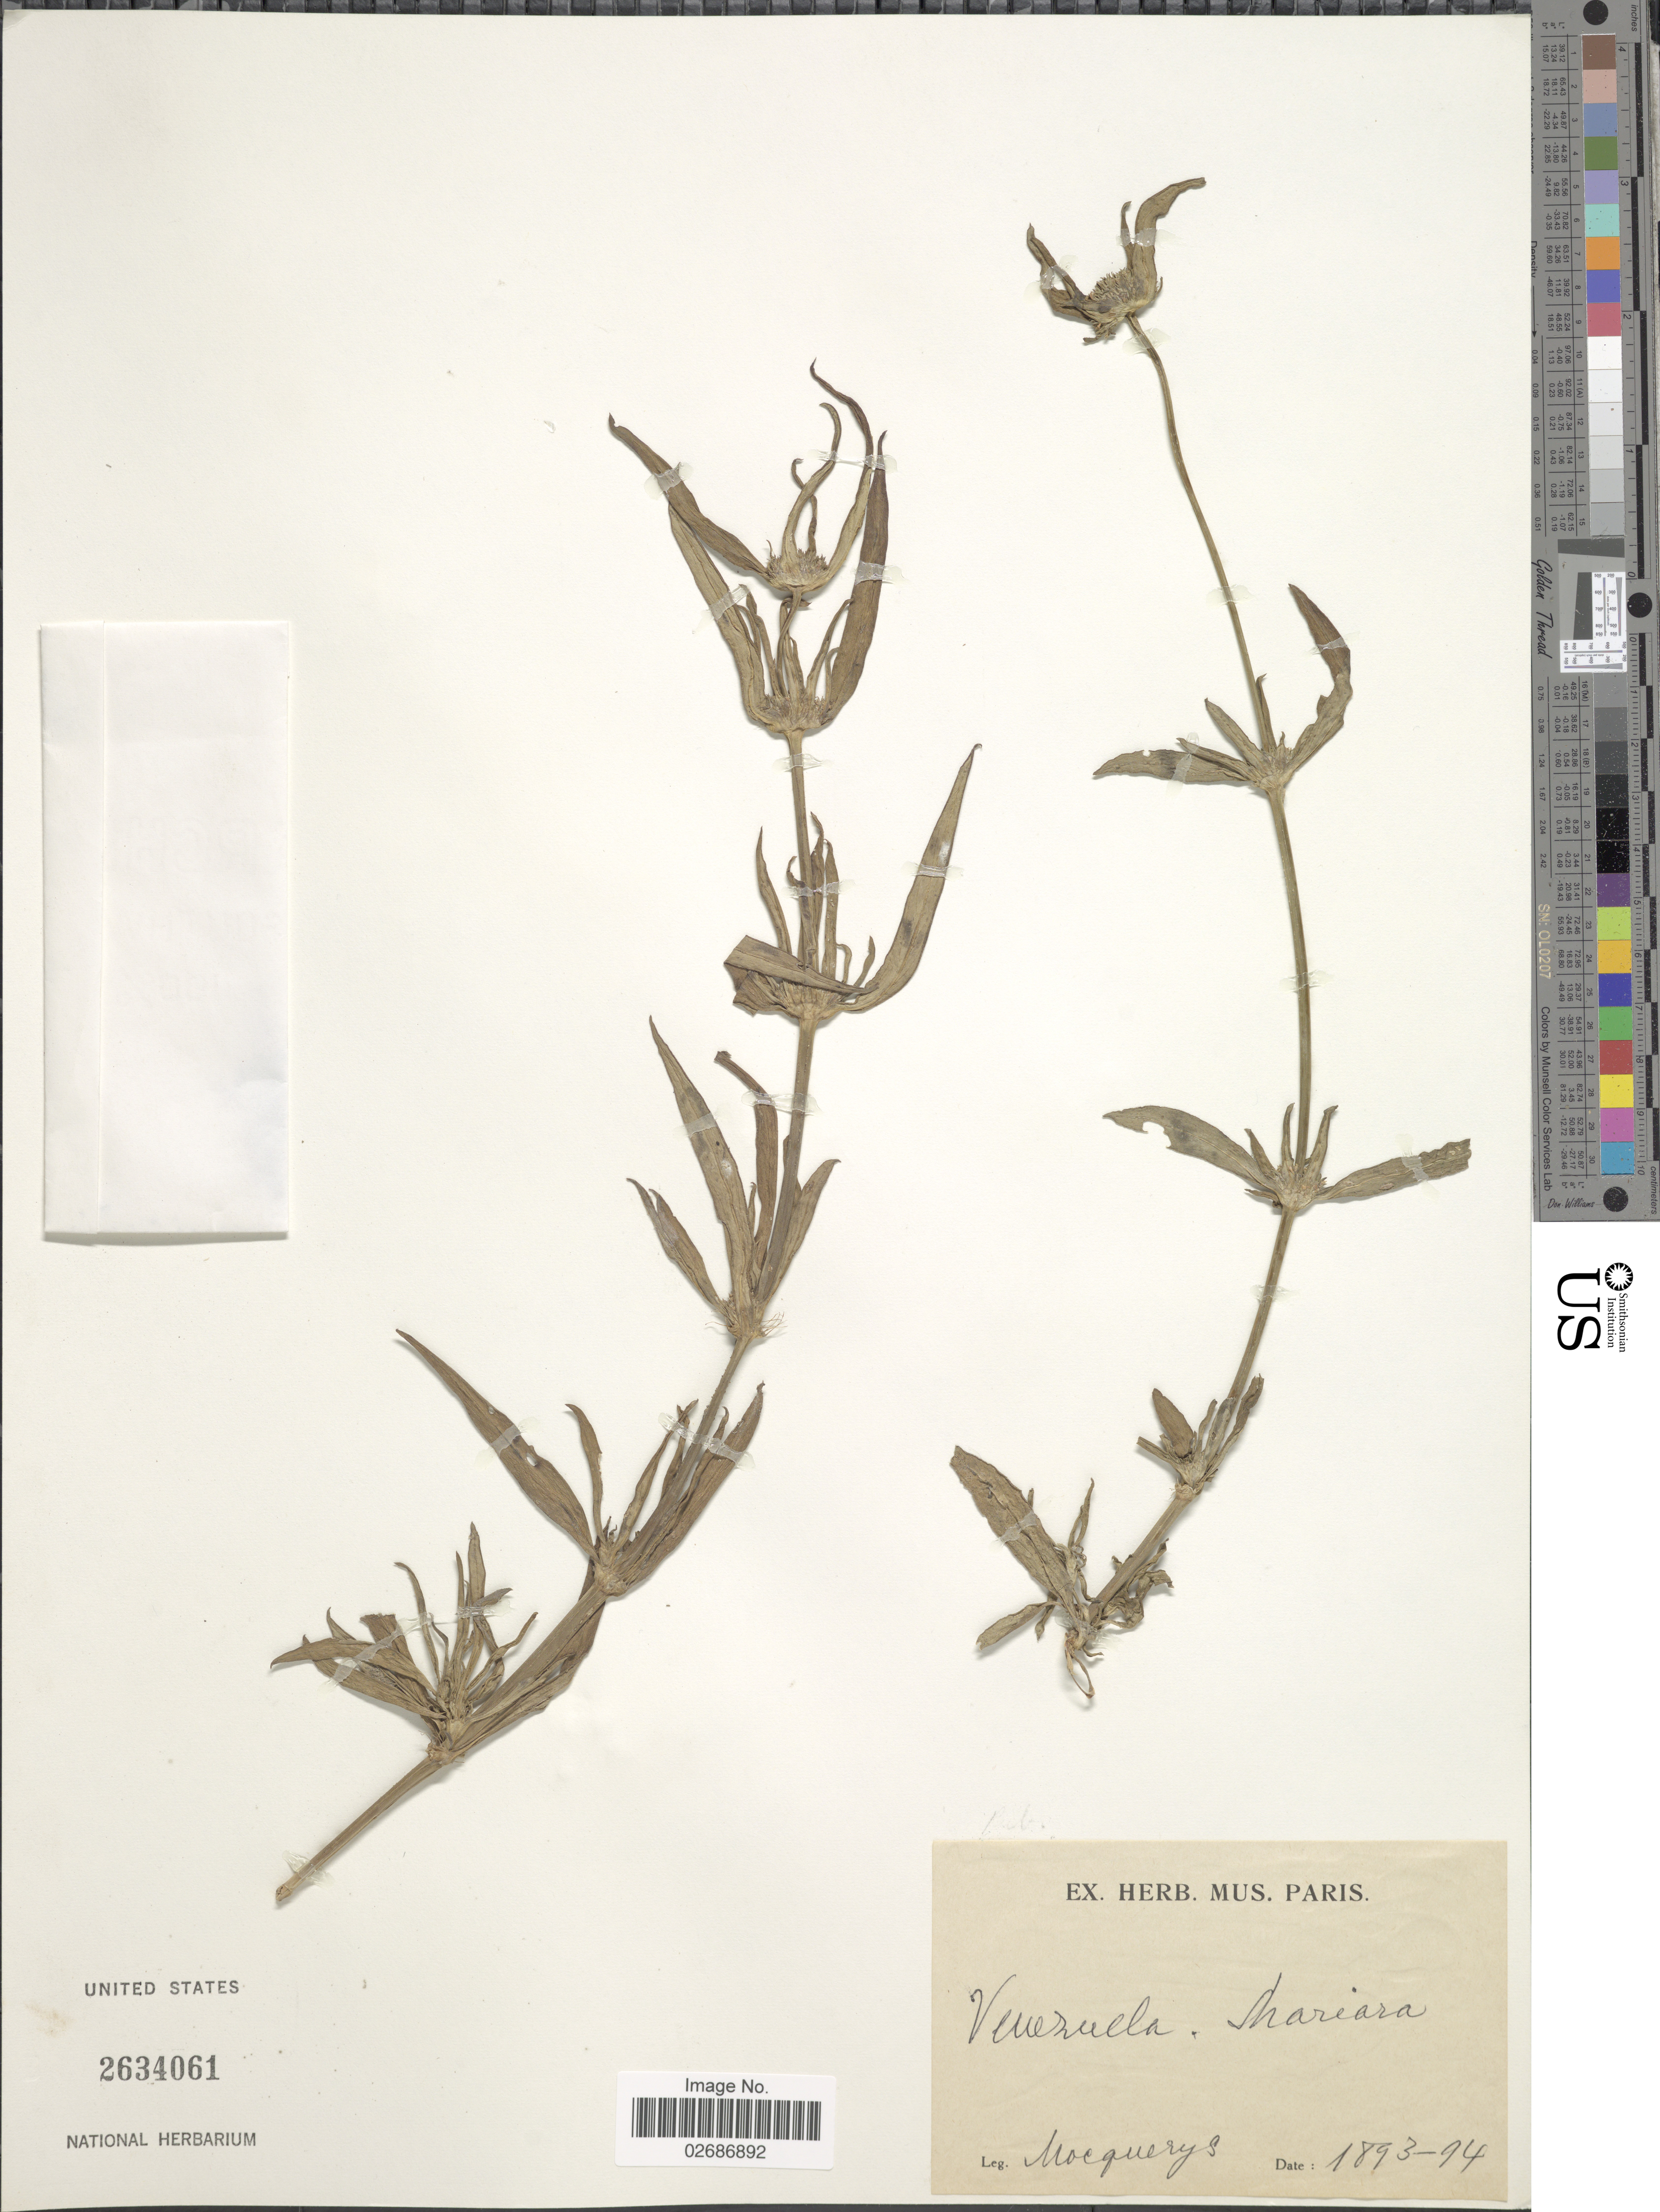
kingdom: Plantae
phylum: Tracheophyta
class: Magnoliopsida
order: Gentianales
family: Rubiaceae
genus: Borreria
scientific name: Borreria suaveolens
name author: G. Mey.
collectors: A. Mocquerys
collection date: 1893/1894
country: Venezuela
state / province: Carabobo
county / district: Diego Ibarra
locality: Mariara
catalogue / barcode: US 2634061